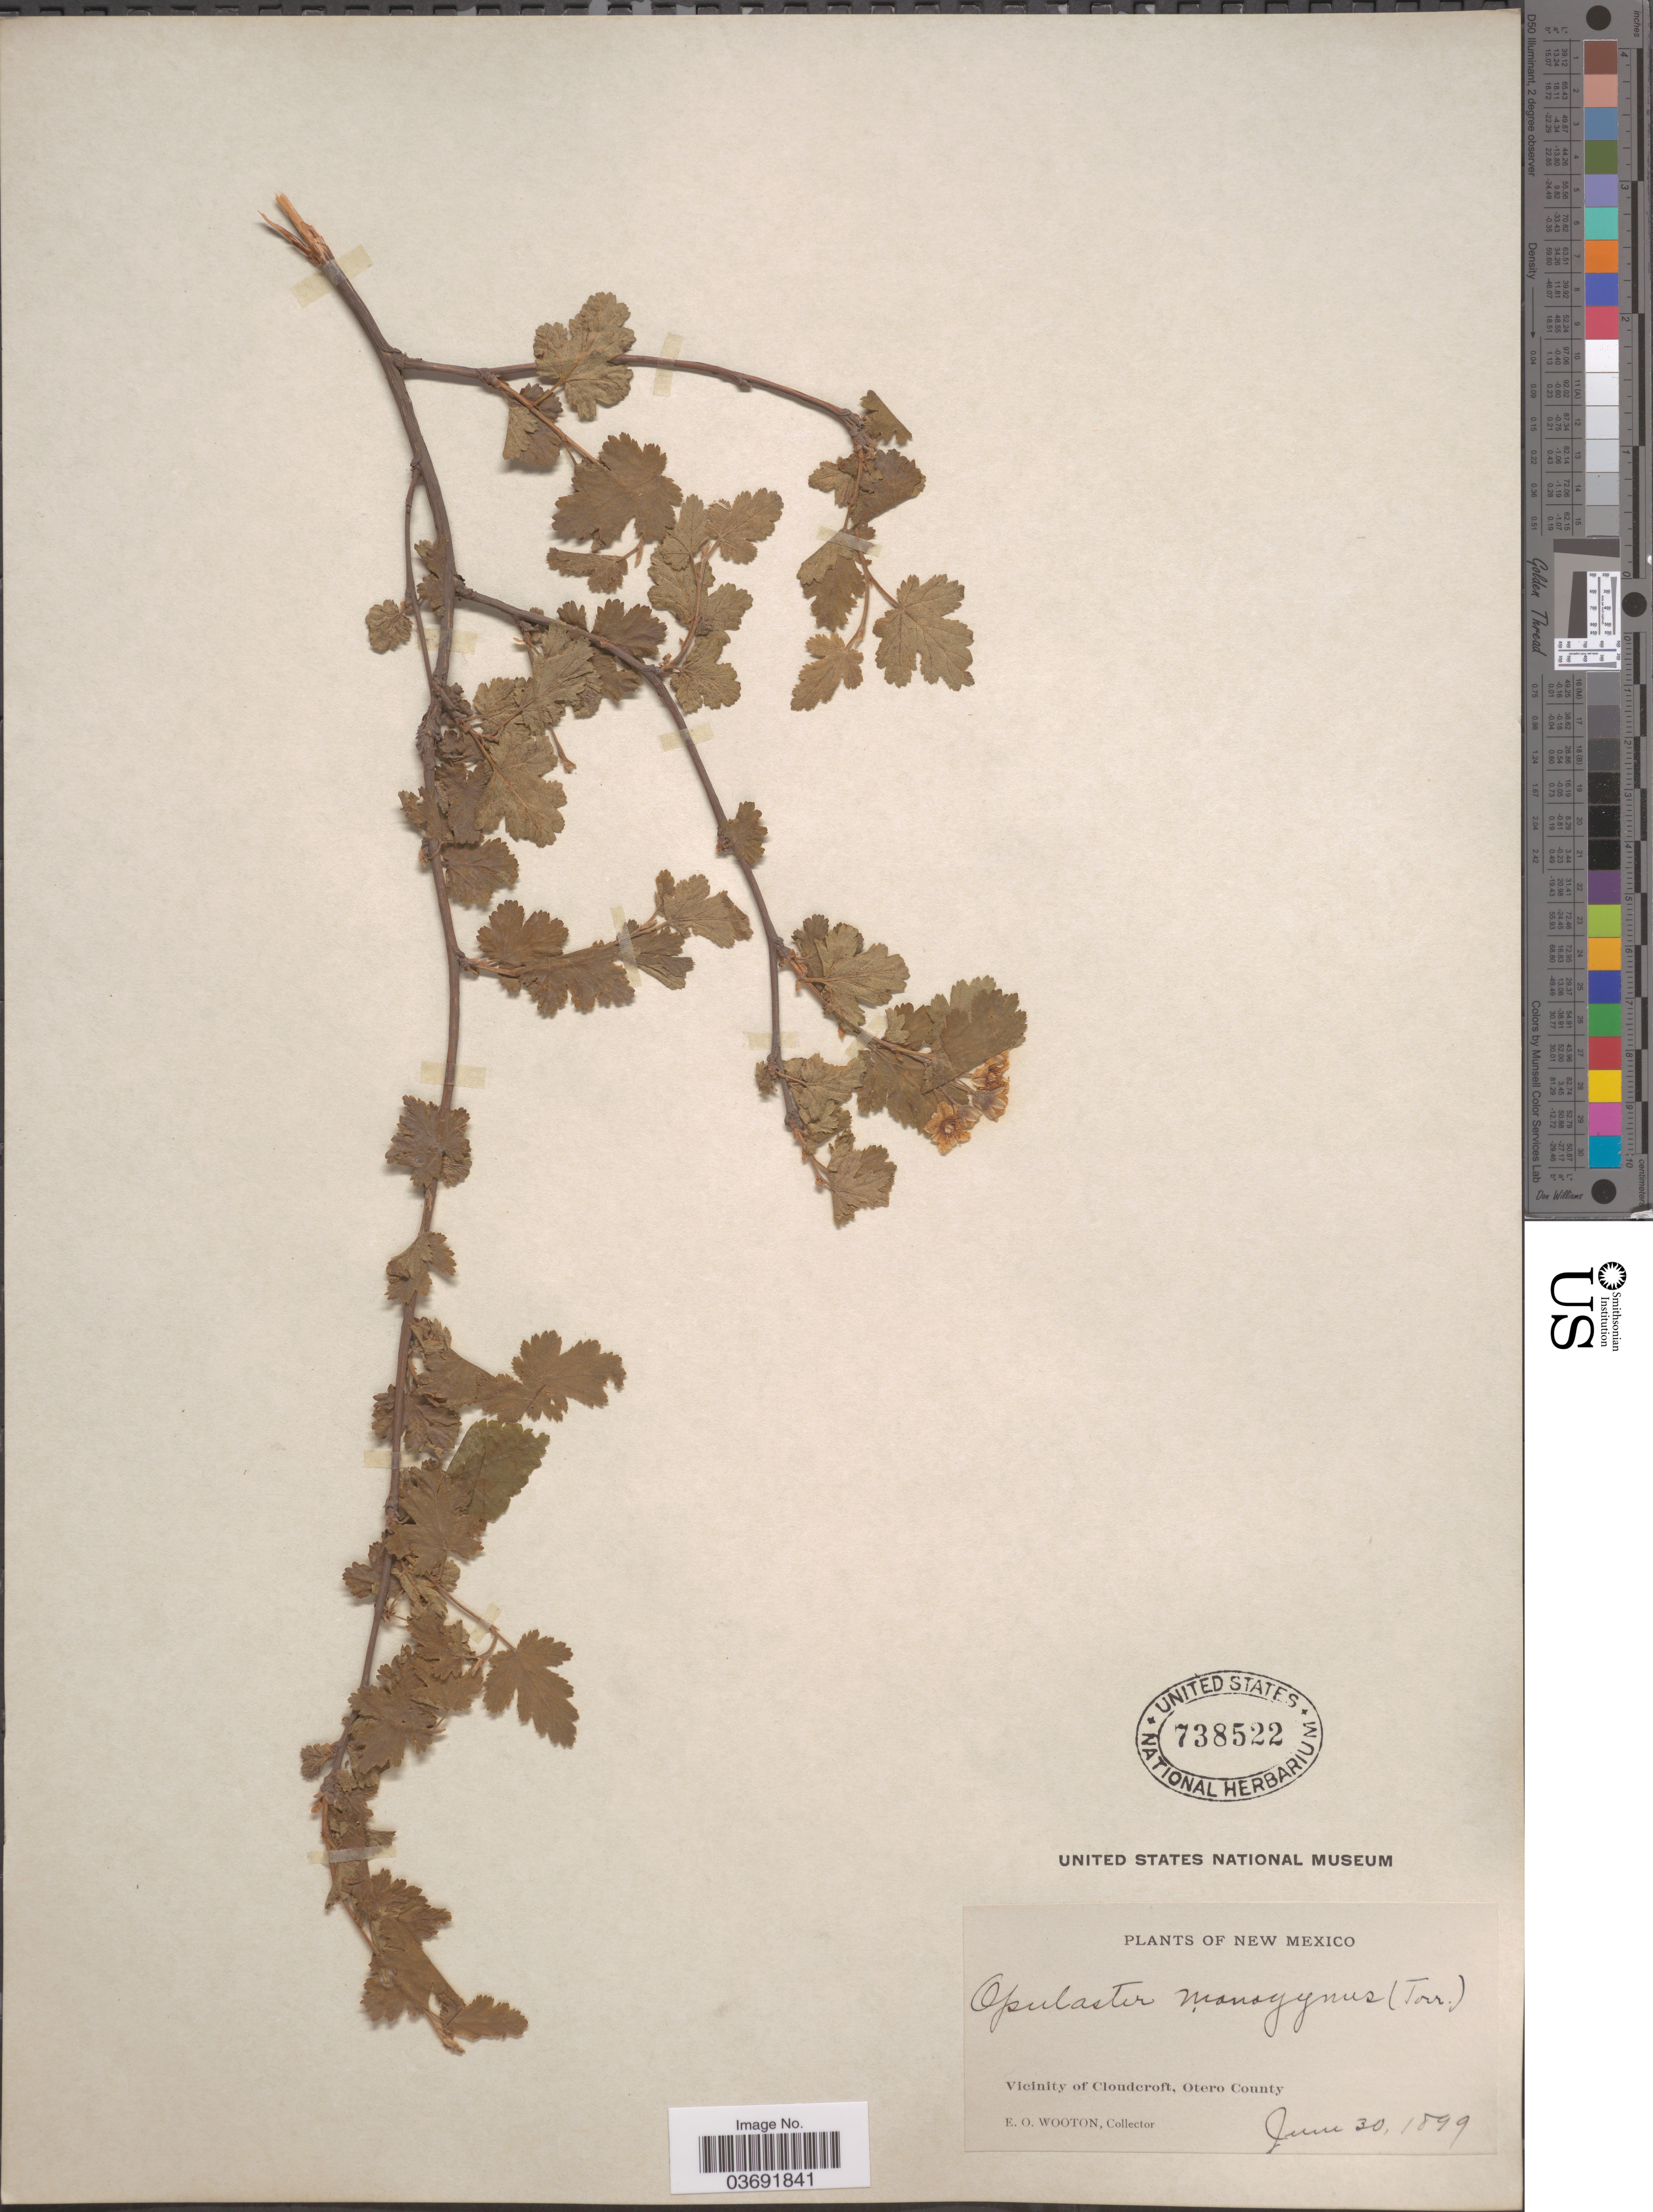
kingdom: Plantae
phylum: Tracheophyta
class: Magnoliopsida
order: Rosales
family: Rosaceae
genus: Physocarpus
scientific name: Physocarpus monogynus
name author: (Torr.) J.M. Coult.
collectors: E. O. Wooton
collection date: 1899-06-30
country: United States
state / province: New Mexico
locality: Vicinity of Cloudcroft, Otero County.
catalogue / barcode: US 738522